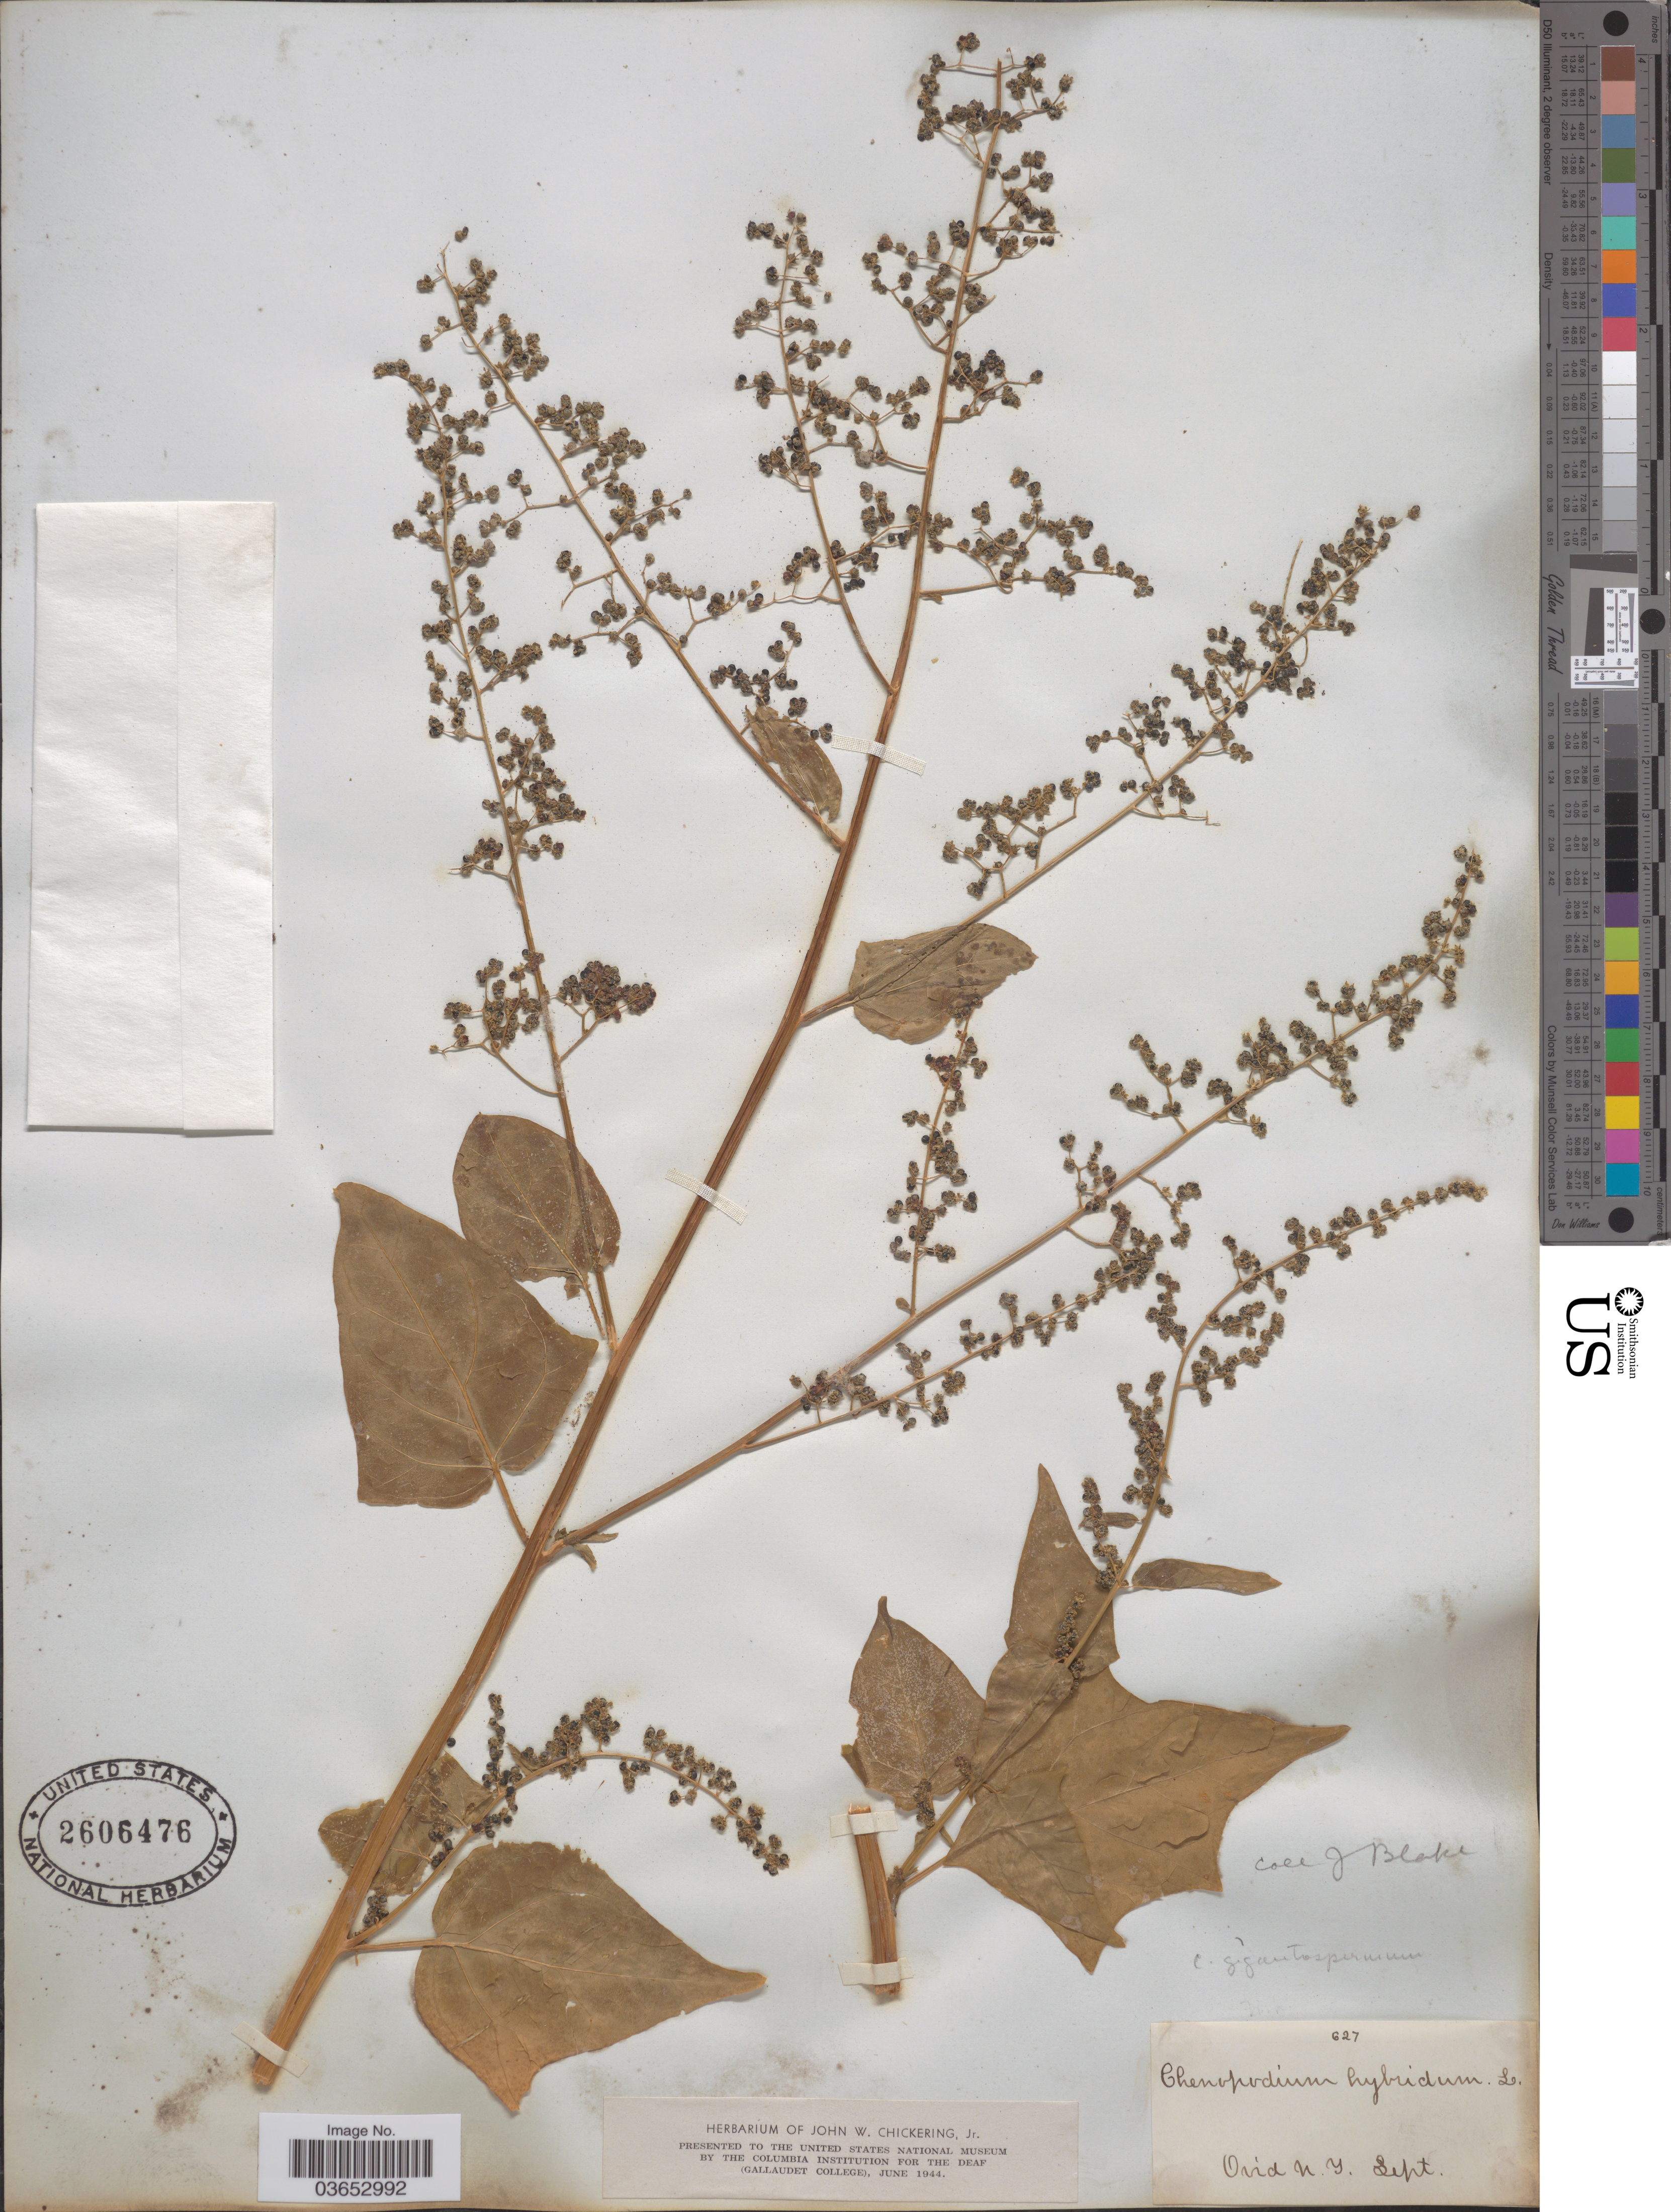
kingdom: Plantae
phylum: Tracheophyta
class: Magnoliopsida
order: Caryophyllales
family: Amaranthaceae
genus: Chenopodium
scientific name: Chenopodium gigantospermum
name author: Aellen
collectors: J. Blake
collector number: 627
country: United States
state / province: New York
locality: Ovid.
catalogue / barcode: US 2606476